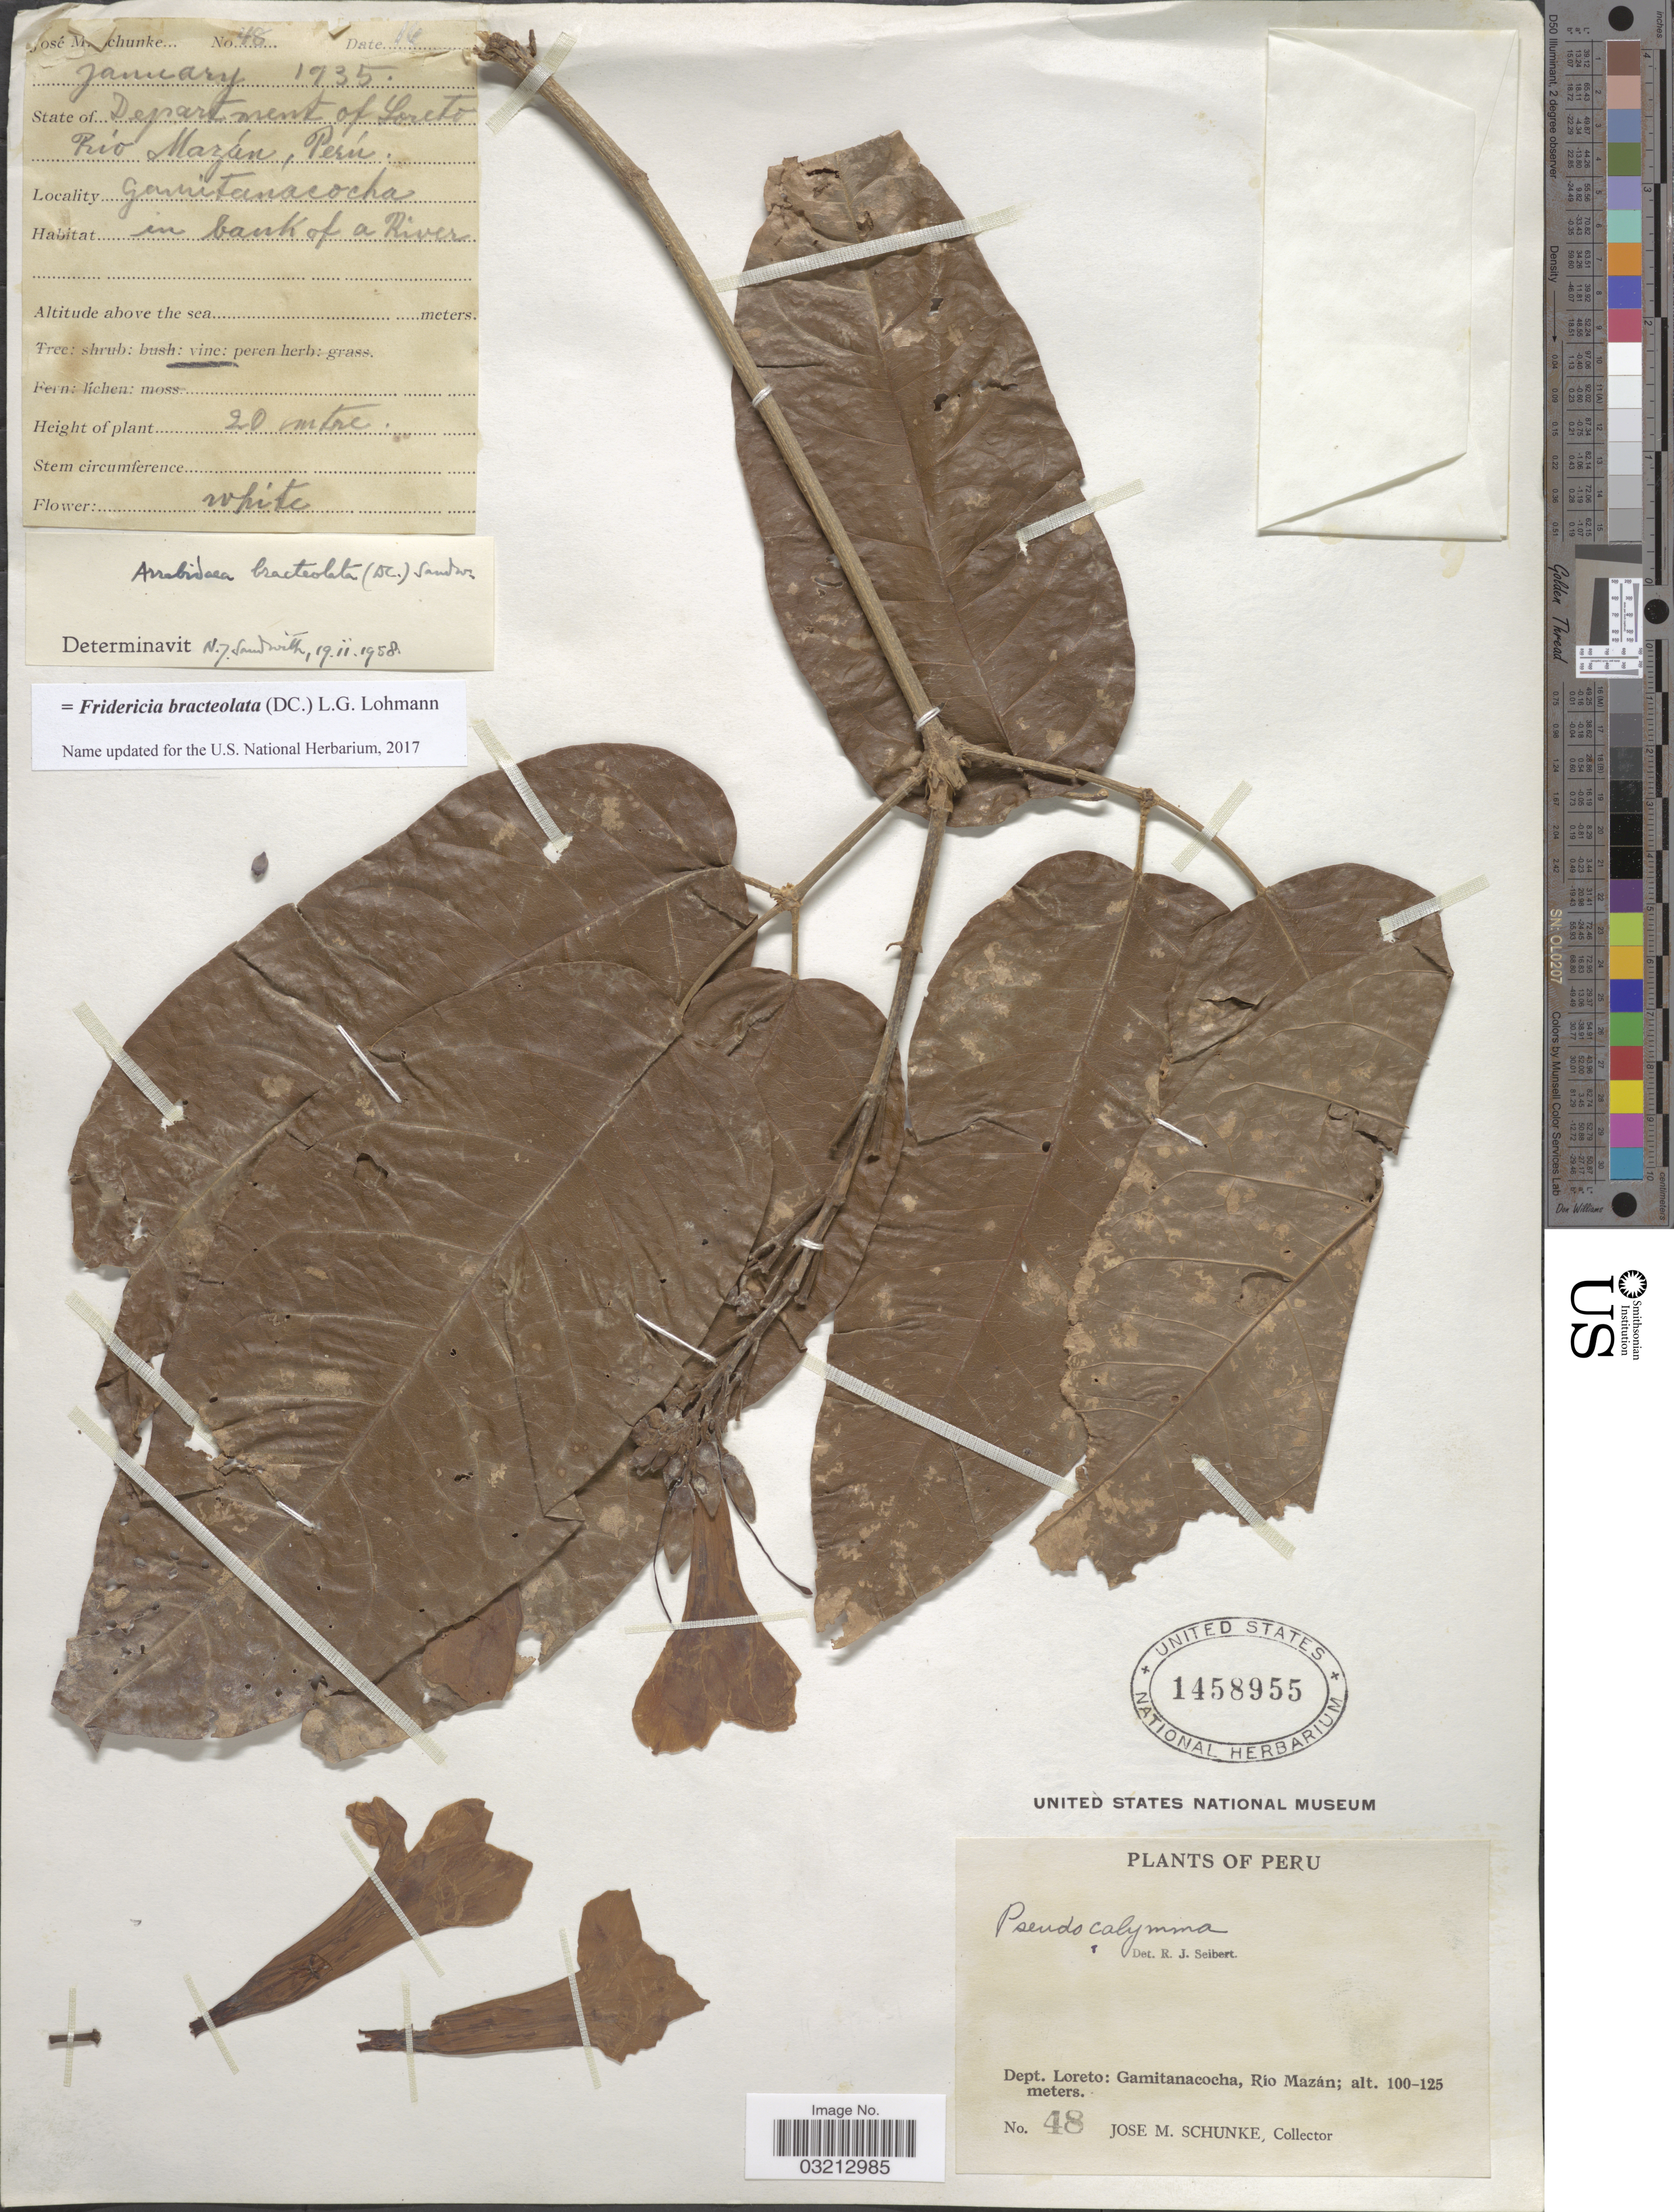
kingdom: Plantae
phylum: Tracheophyta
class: Magnoliopsida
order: Lamiales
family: Bignoniaceae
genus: Fridericia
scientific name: Fridericia bracteolata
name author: (DC.) L.G. Lohmann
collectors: J. M. Schunke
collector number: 48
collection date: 1935-01-14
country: Peru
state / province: Loreto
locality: Dept. Loreto: Gamitanacocha, Río Mazán.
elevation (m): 100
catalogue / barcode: US 1458955